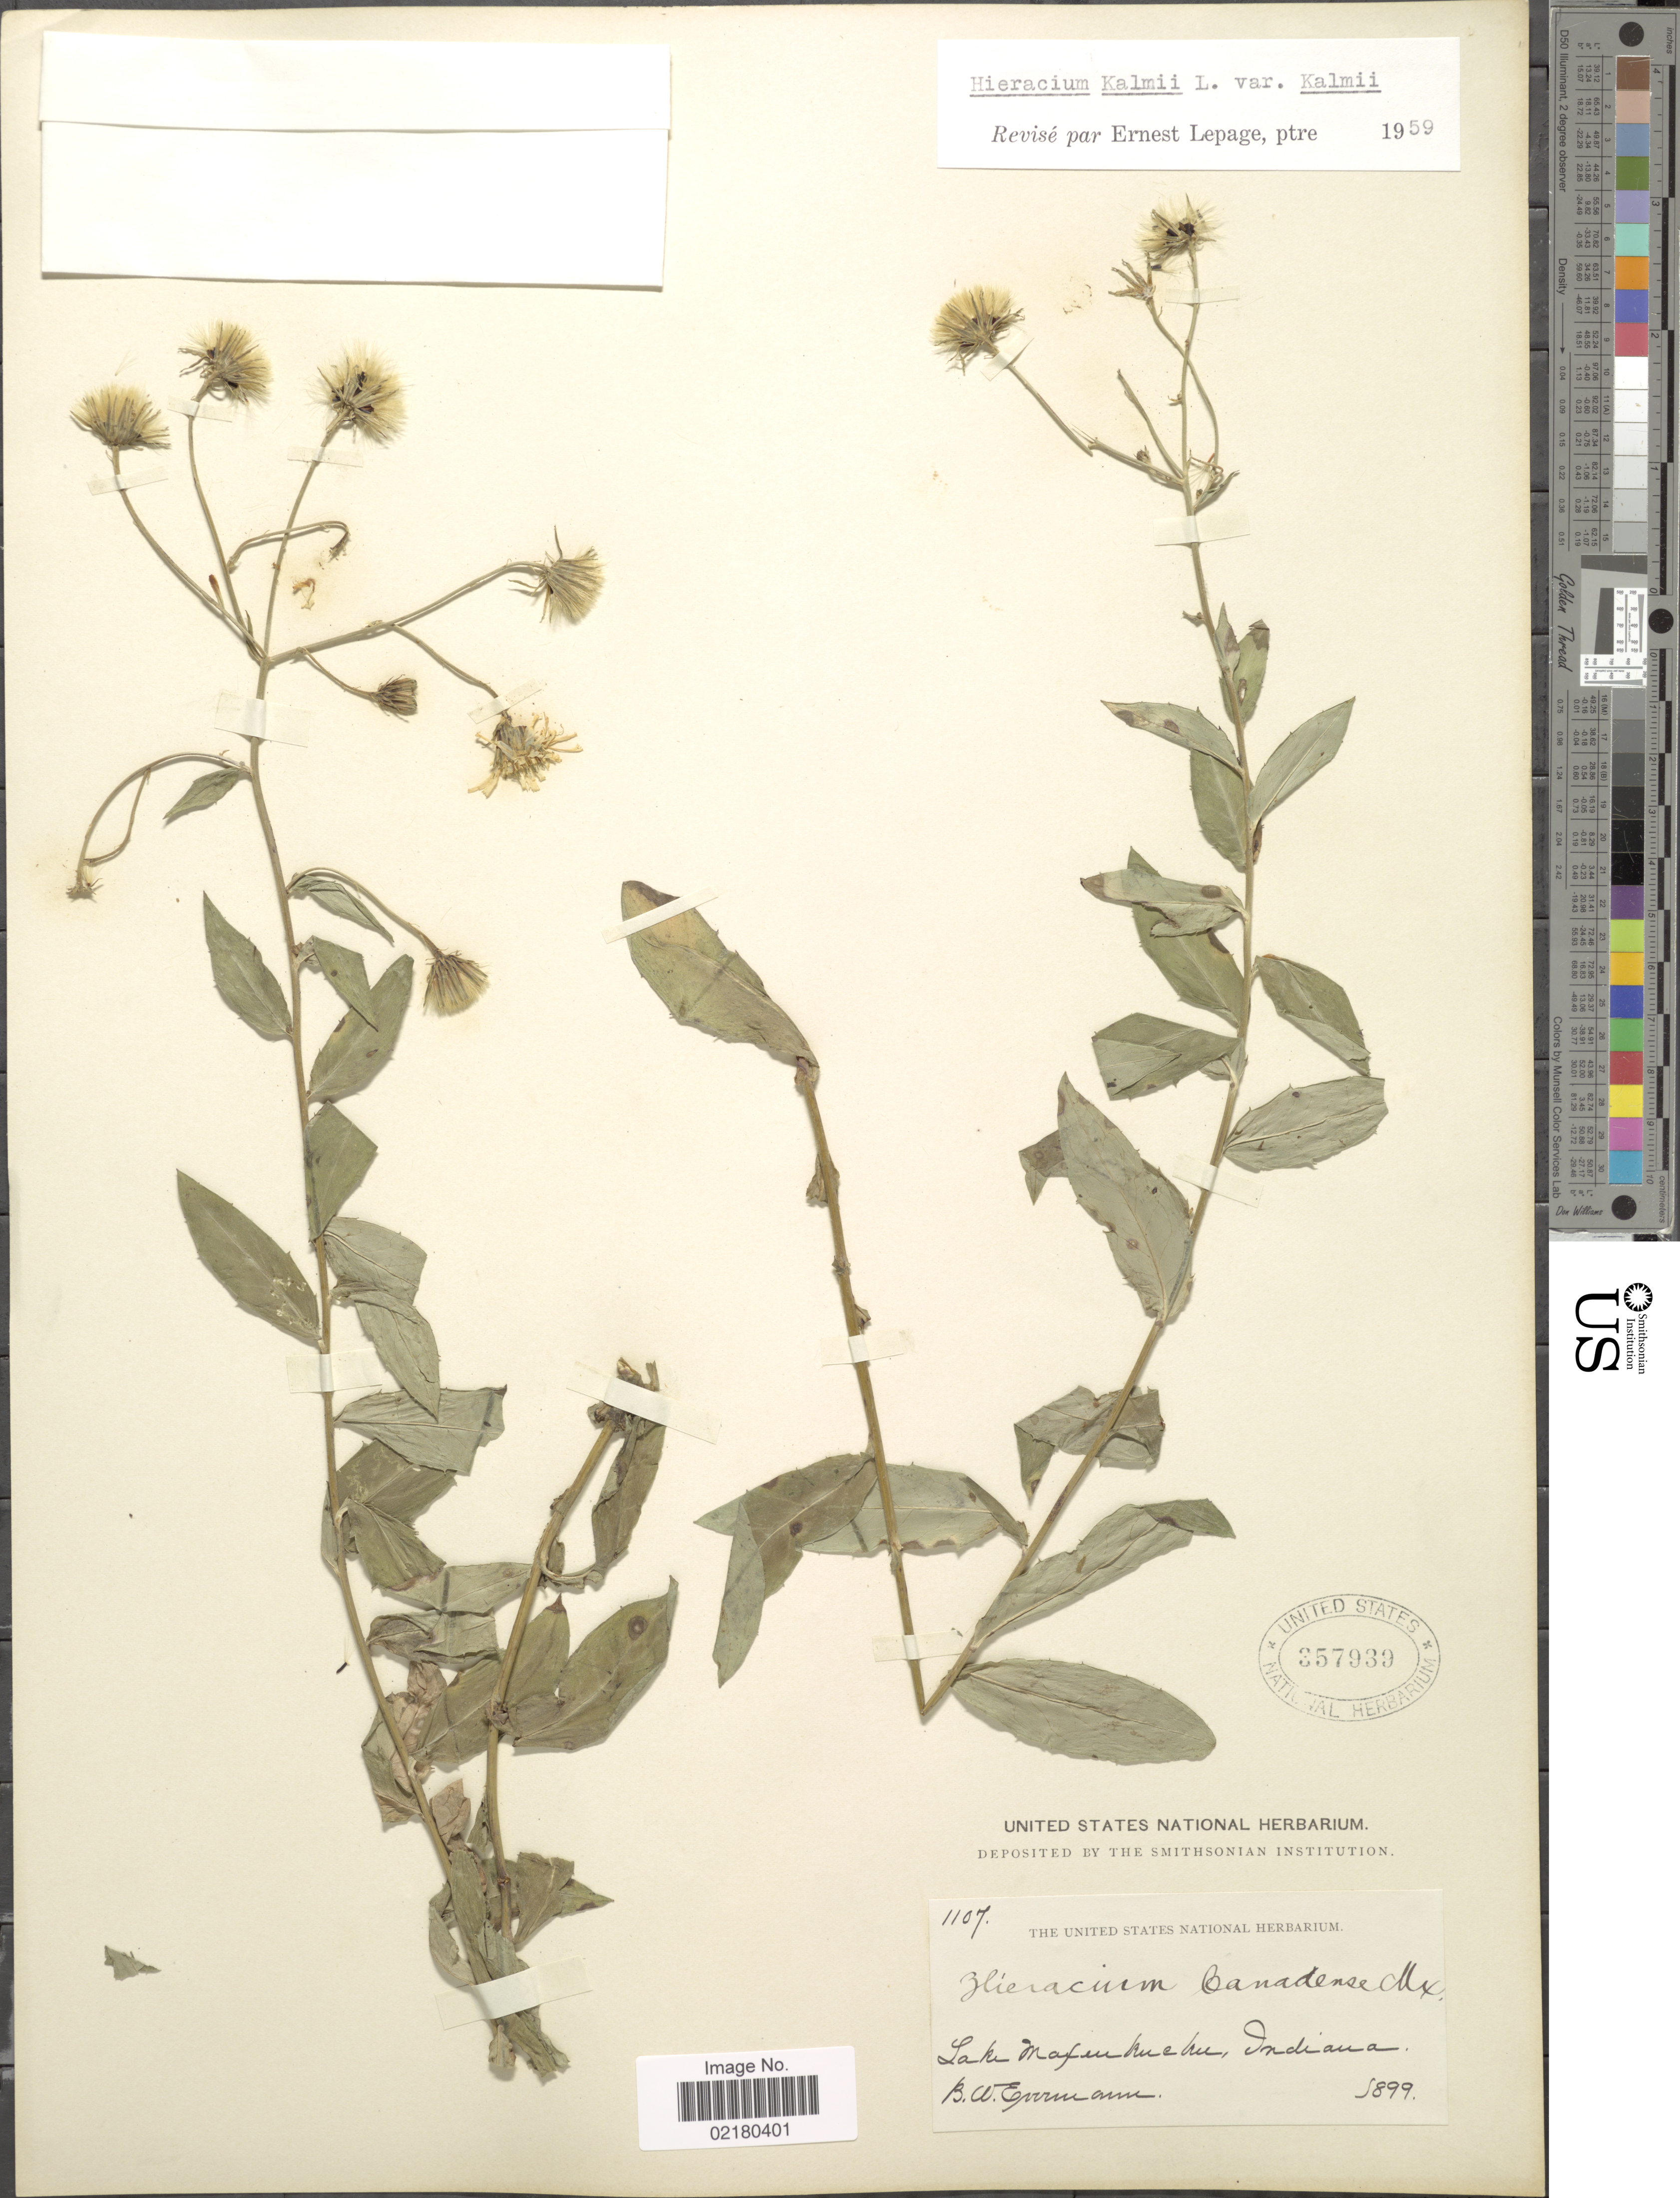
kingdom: Plantae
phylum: Tracheophyta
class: Magnoliopsida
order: Asterales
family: Asteraceae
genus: Hieracium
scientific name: Hieracium umbellatum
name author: L.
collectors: B. W. Evermann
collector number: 1107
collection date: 1899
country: United States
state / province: Indiana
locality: Lake Maxinkuckee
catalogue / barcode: US 357939